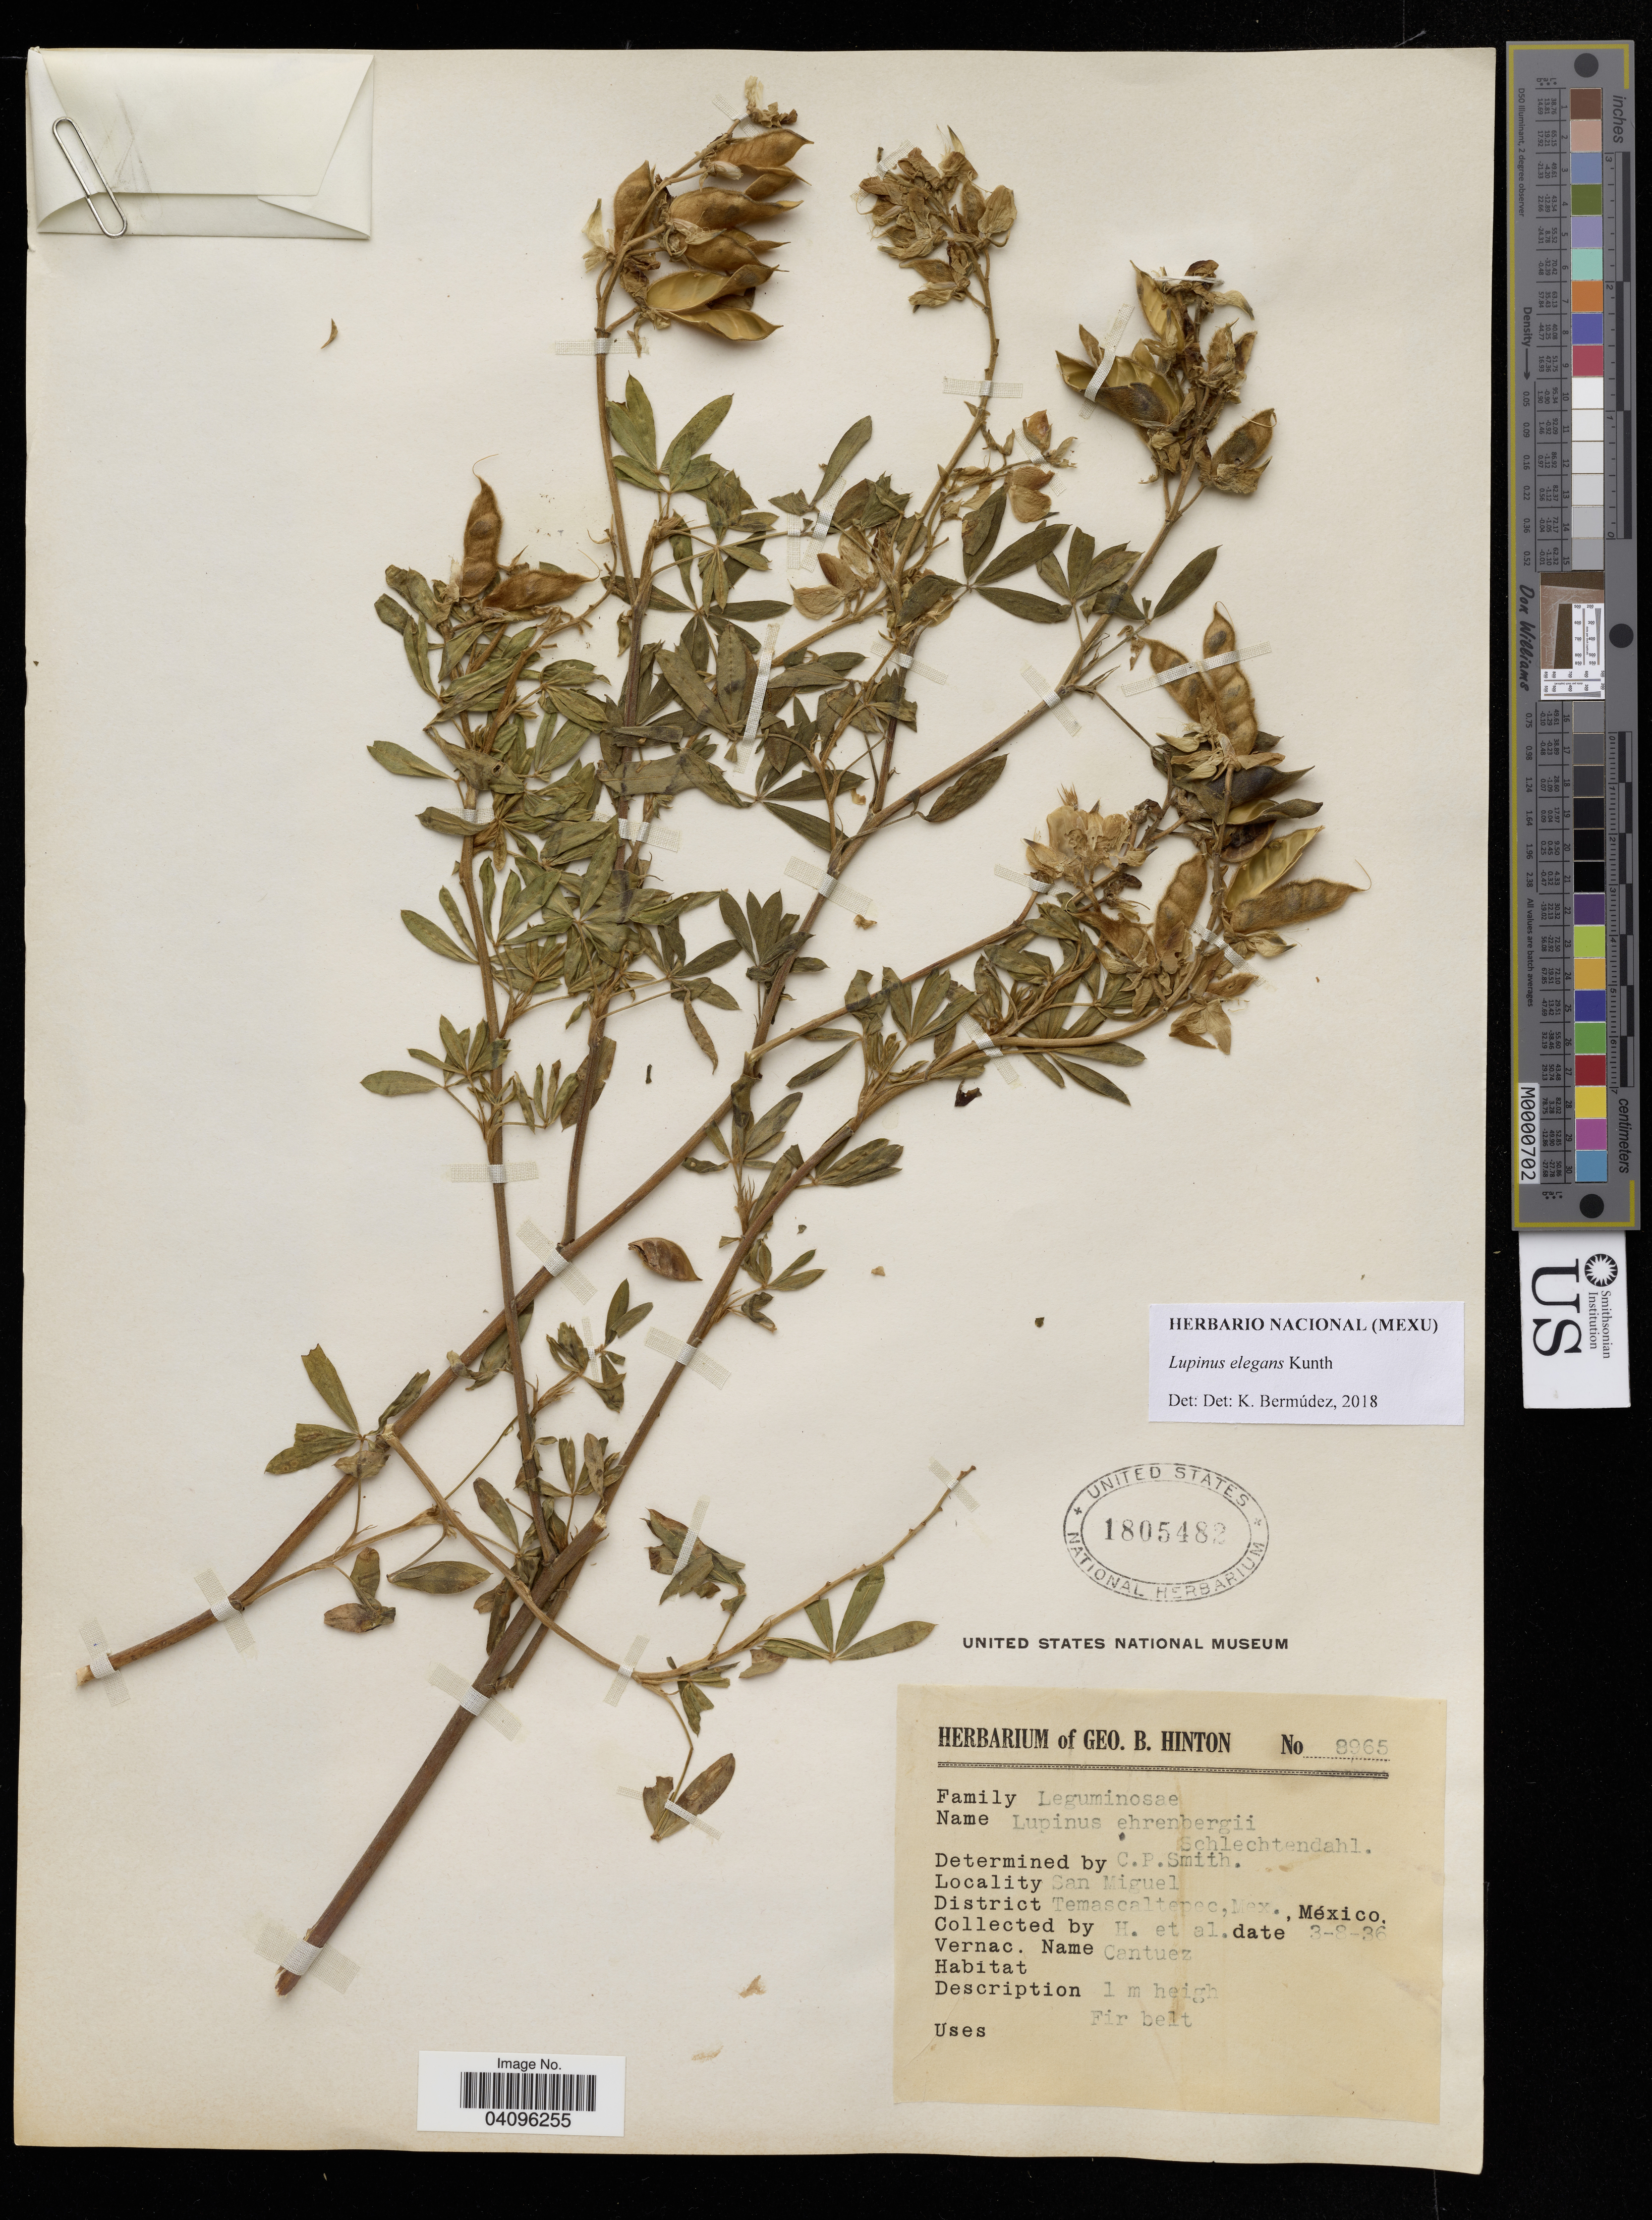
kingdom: Plantae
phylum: Tracheophyta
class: Magnoliopsida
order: Fabales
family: Fabaceae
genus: Lupinus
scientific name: Lupinus elegans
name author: Kunth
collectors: G. B. Hinton & et al.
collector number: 8965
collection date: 1936-03-08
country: Mexico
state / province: México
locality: San Miguel. Temascaltepec.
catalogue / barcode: US 1805482